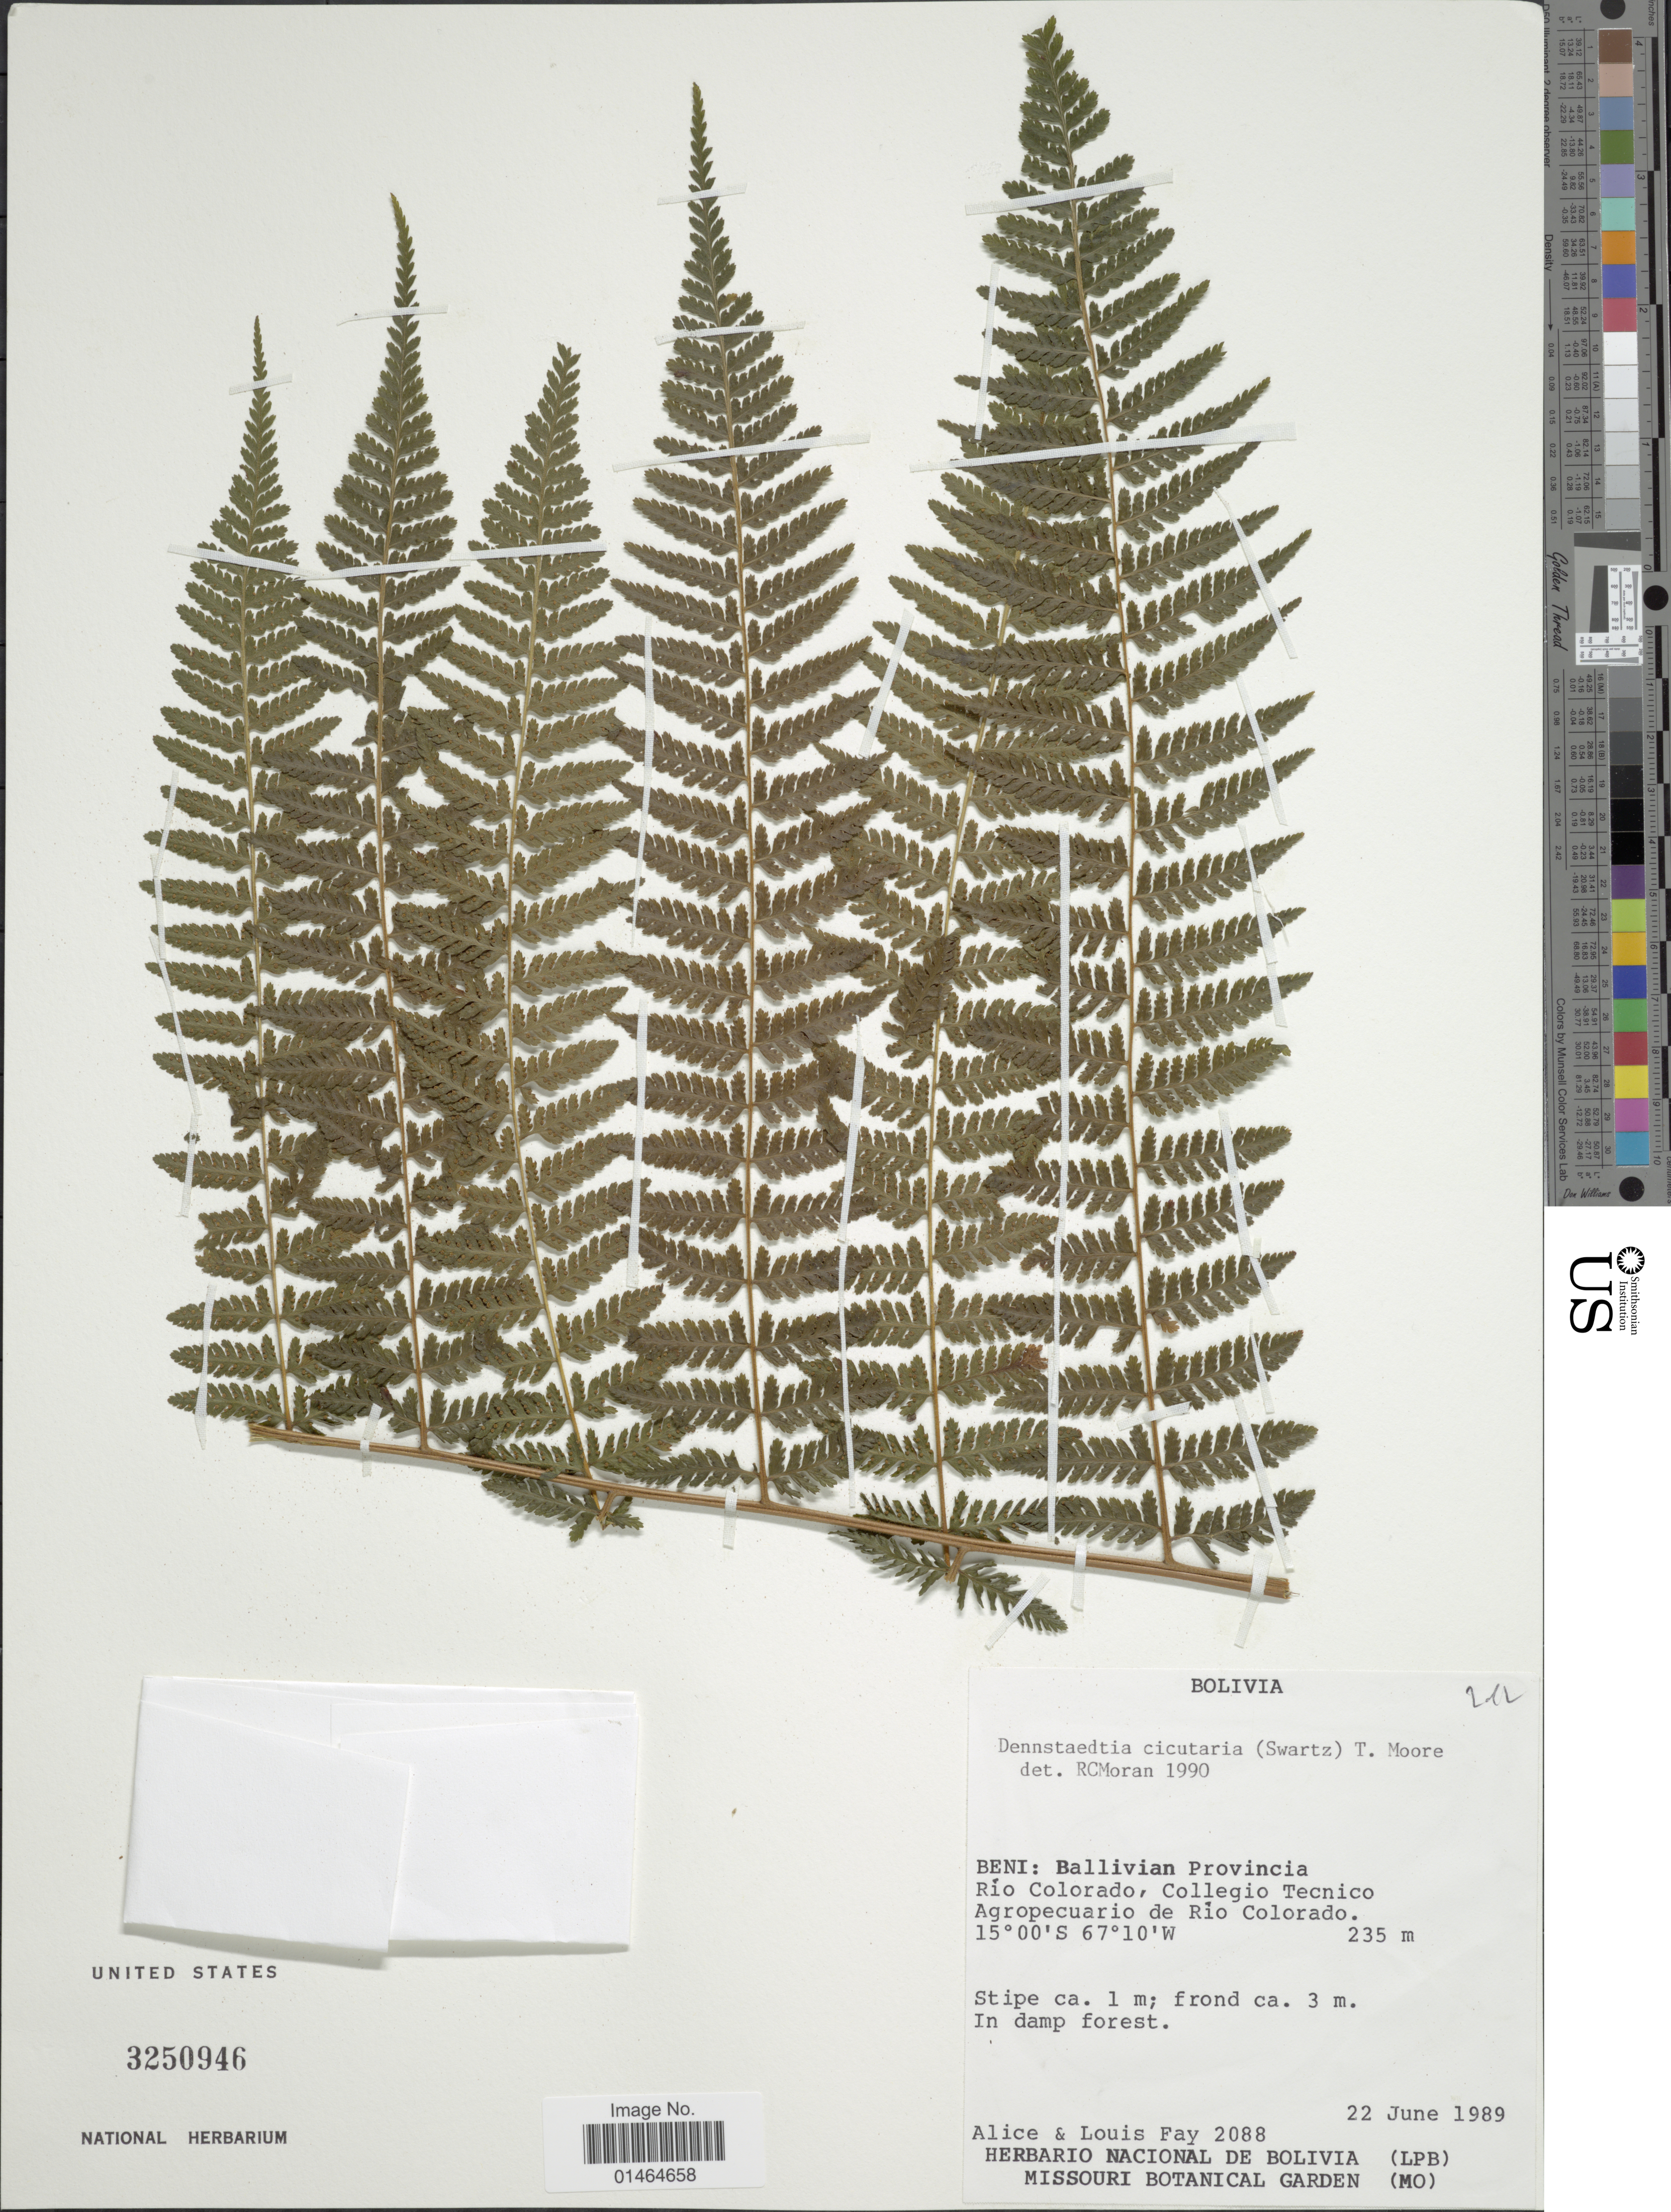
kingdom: Plantae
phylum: Tracheophyta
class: Polypodiopsida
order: Polypodiales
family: Dennstaedtiaceae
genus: Dennstaedtia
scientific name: Dennstaedtia cicutaria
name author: (Sw.) T. Moore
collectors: A. Fay & L. Fay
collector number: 2088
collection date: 1989-06-22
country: Bolivia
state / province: Beni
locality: Ballivian Provincia. Rio Colorado, Collegio Tecnico. Agropecuario de Rio Colorado.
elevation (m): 235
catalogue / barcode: US 3250946